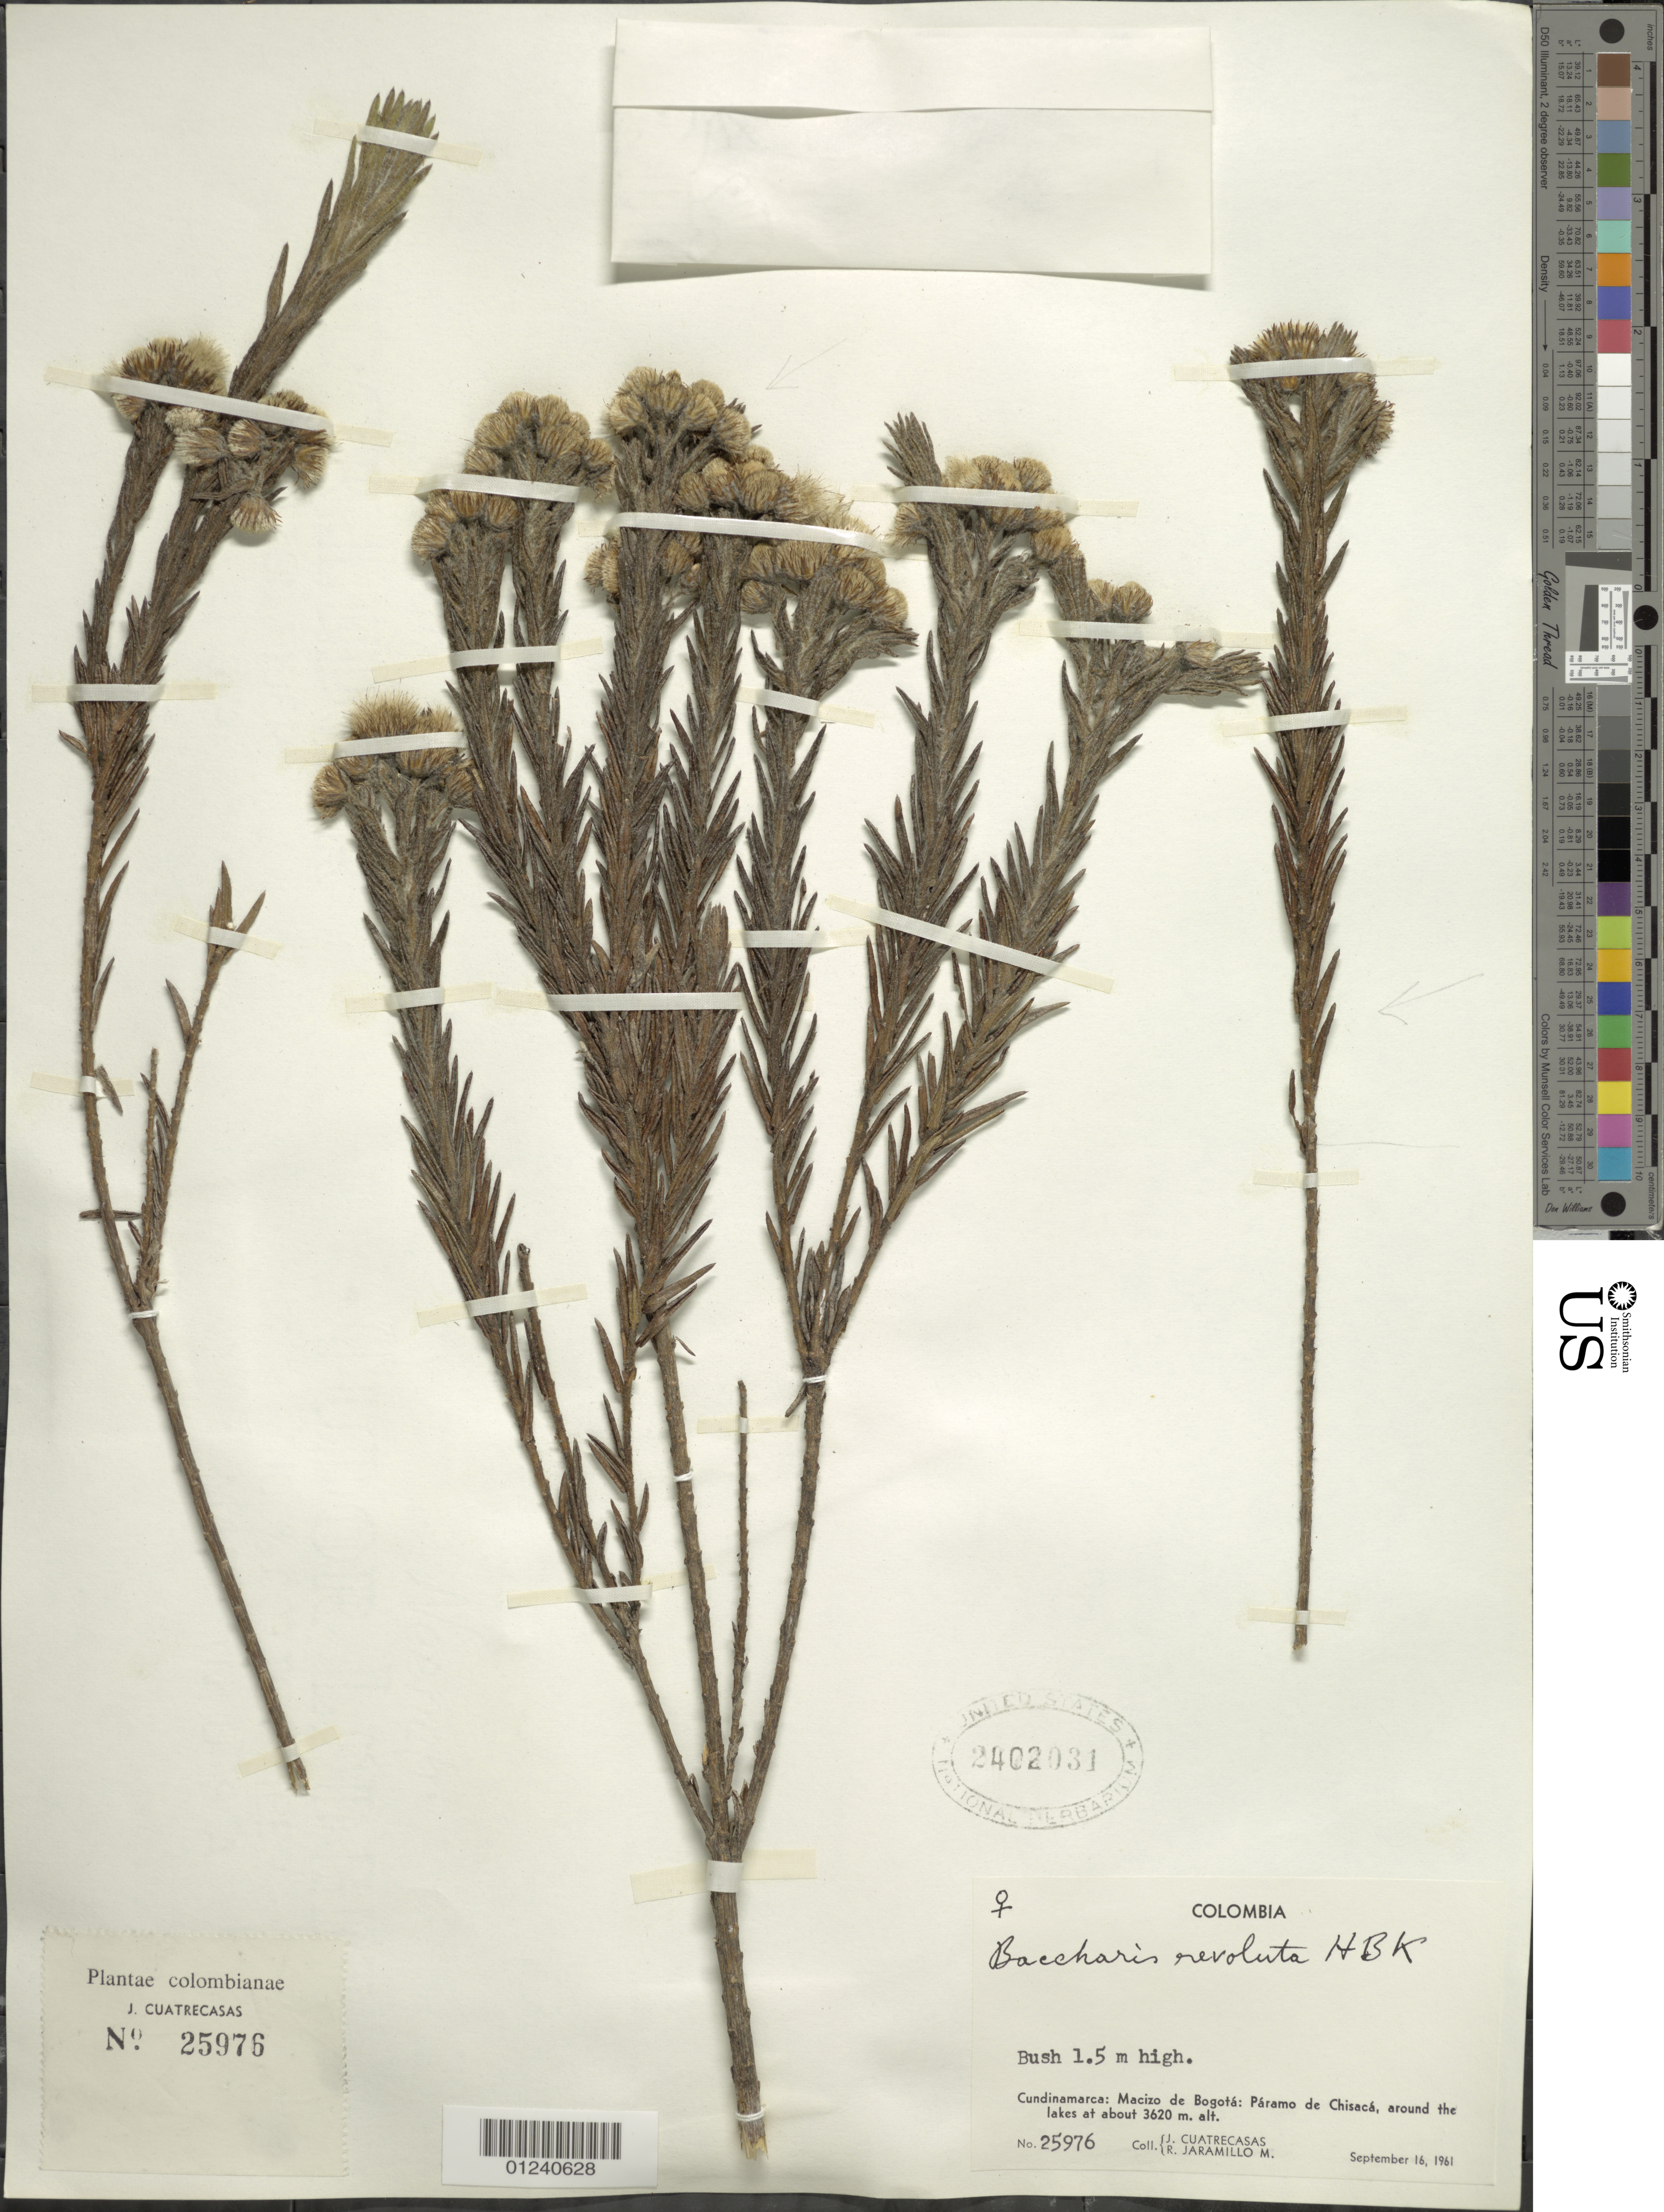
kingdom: Plantae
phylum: Tracheophyta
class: Magnoliopsida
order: Asterales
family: Asteraceae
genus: Baccharis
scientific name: Baccharis revoluta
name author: Kunth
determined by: Cuatrecasas, J.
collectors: J. Cuatrecasas & R. Jaramillo M.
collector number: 25976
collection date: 1961-09-16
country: Colombia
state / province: Cundinamarca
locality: Macizo de Bogota: Páramo de Chisacá, around the lakes.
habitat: Paramo.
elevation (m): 3620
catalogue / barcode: US 2402031